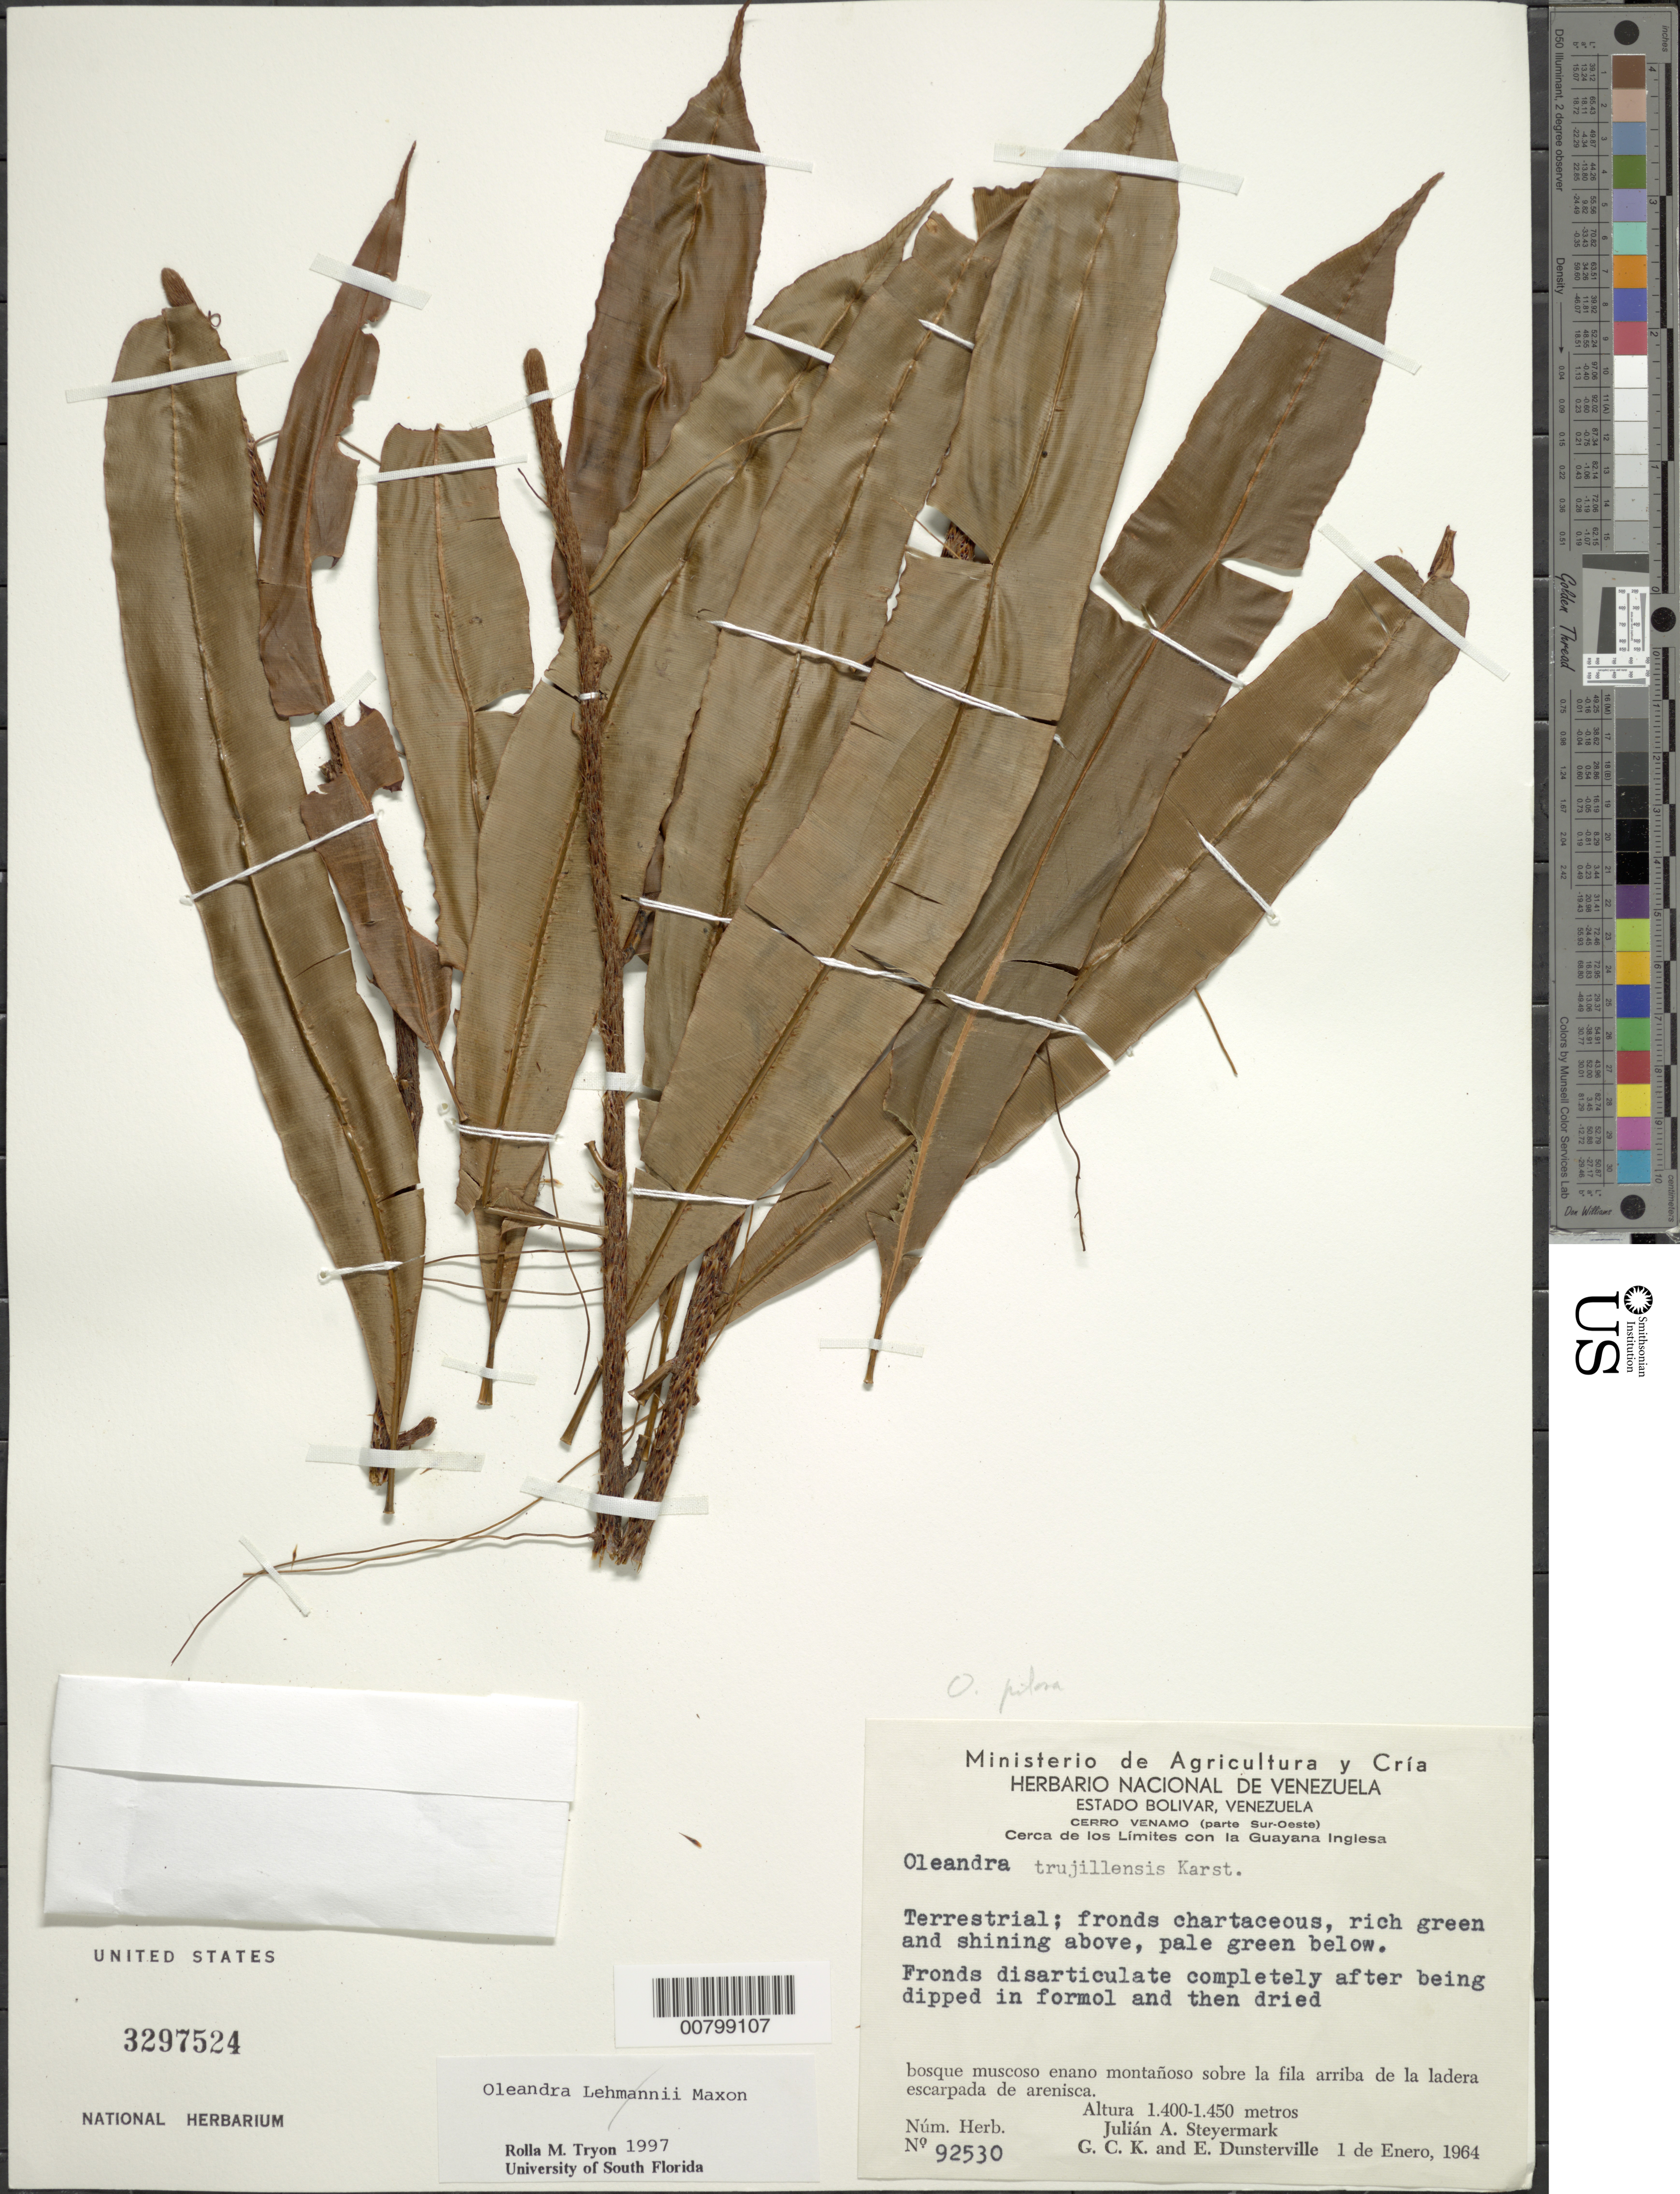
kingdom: Plantae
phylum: Tracheophyta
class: Polypodiopsida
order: Polypodiales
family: Oleandraceae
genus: Oleandra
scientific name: Oleandra pilosa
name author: Hook.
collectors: J. Steyermark, G. C. K. Dunsterville & E. Dunsterville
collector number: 92530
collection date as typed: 1-Jan-64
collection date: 1964-01-01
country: Venezuela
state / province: Bolívar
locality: Cerro Venamo, parte Sur-Oeste, cerca de los limites con Guayana Inglesa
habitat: Bosque muscoso enano montanoso sobre la fila arriba de la ladera escarpada de arenisca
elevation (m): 1400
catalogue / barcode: US 3297524